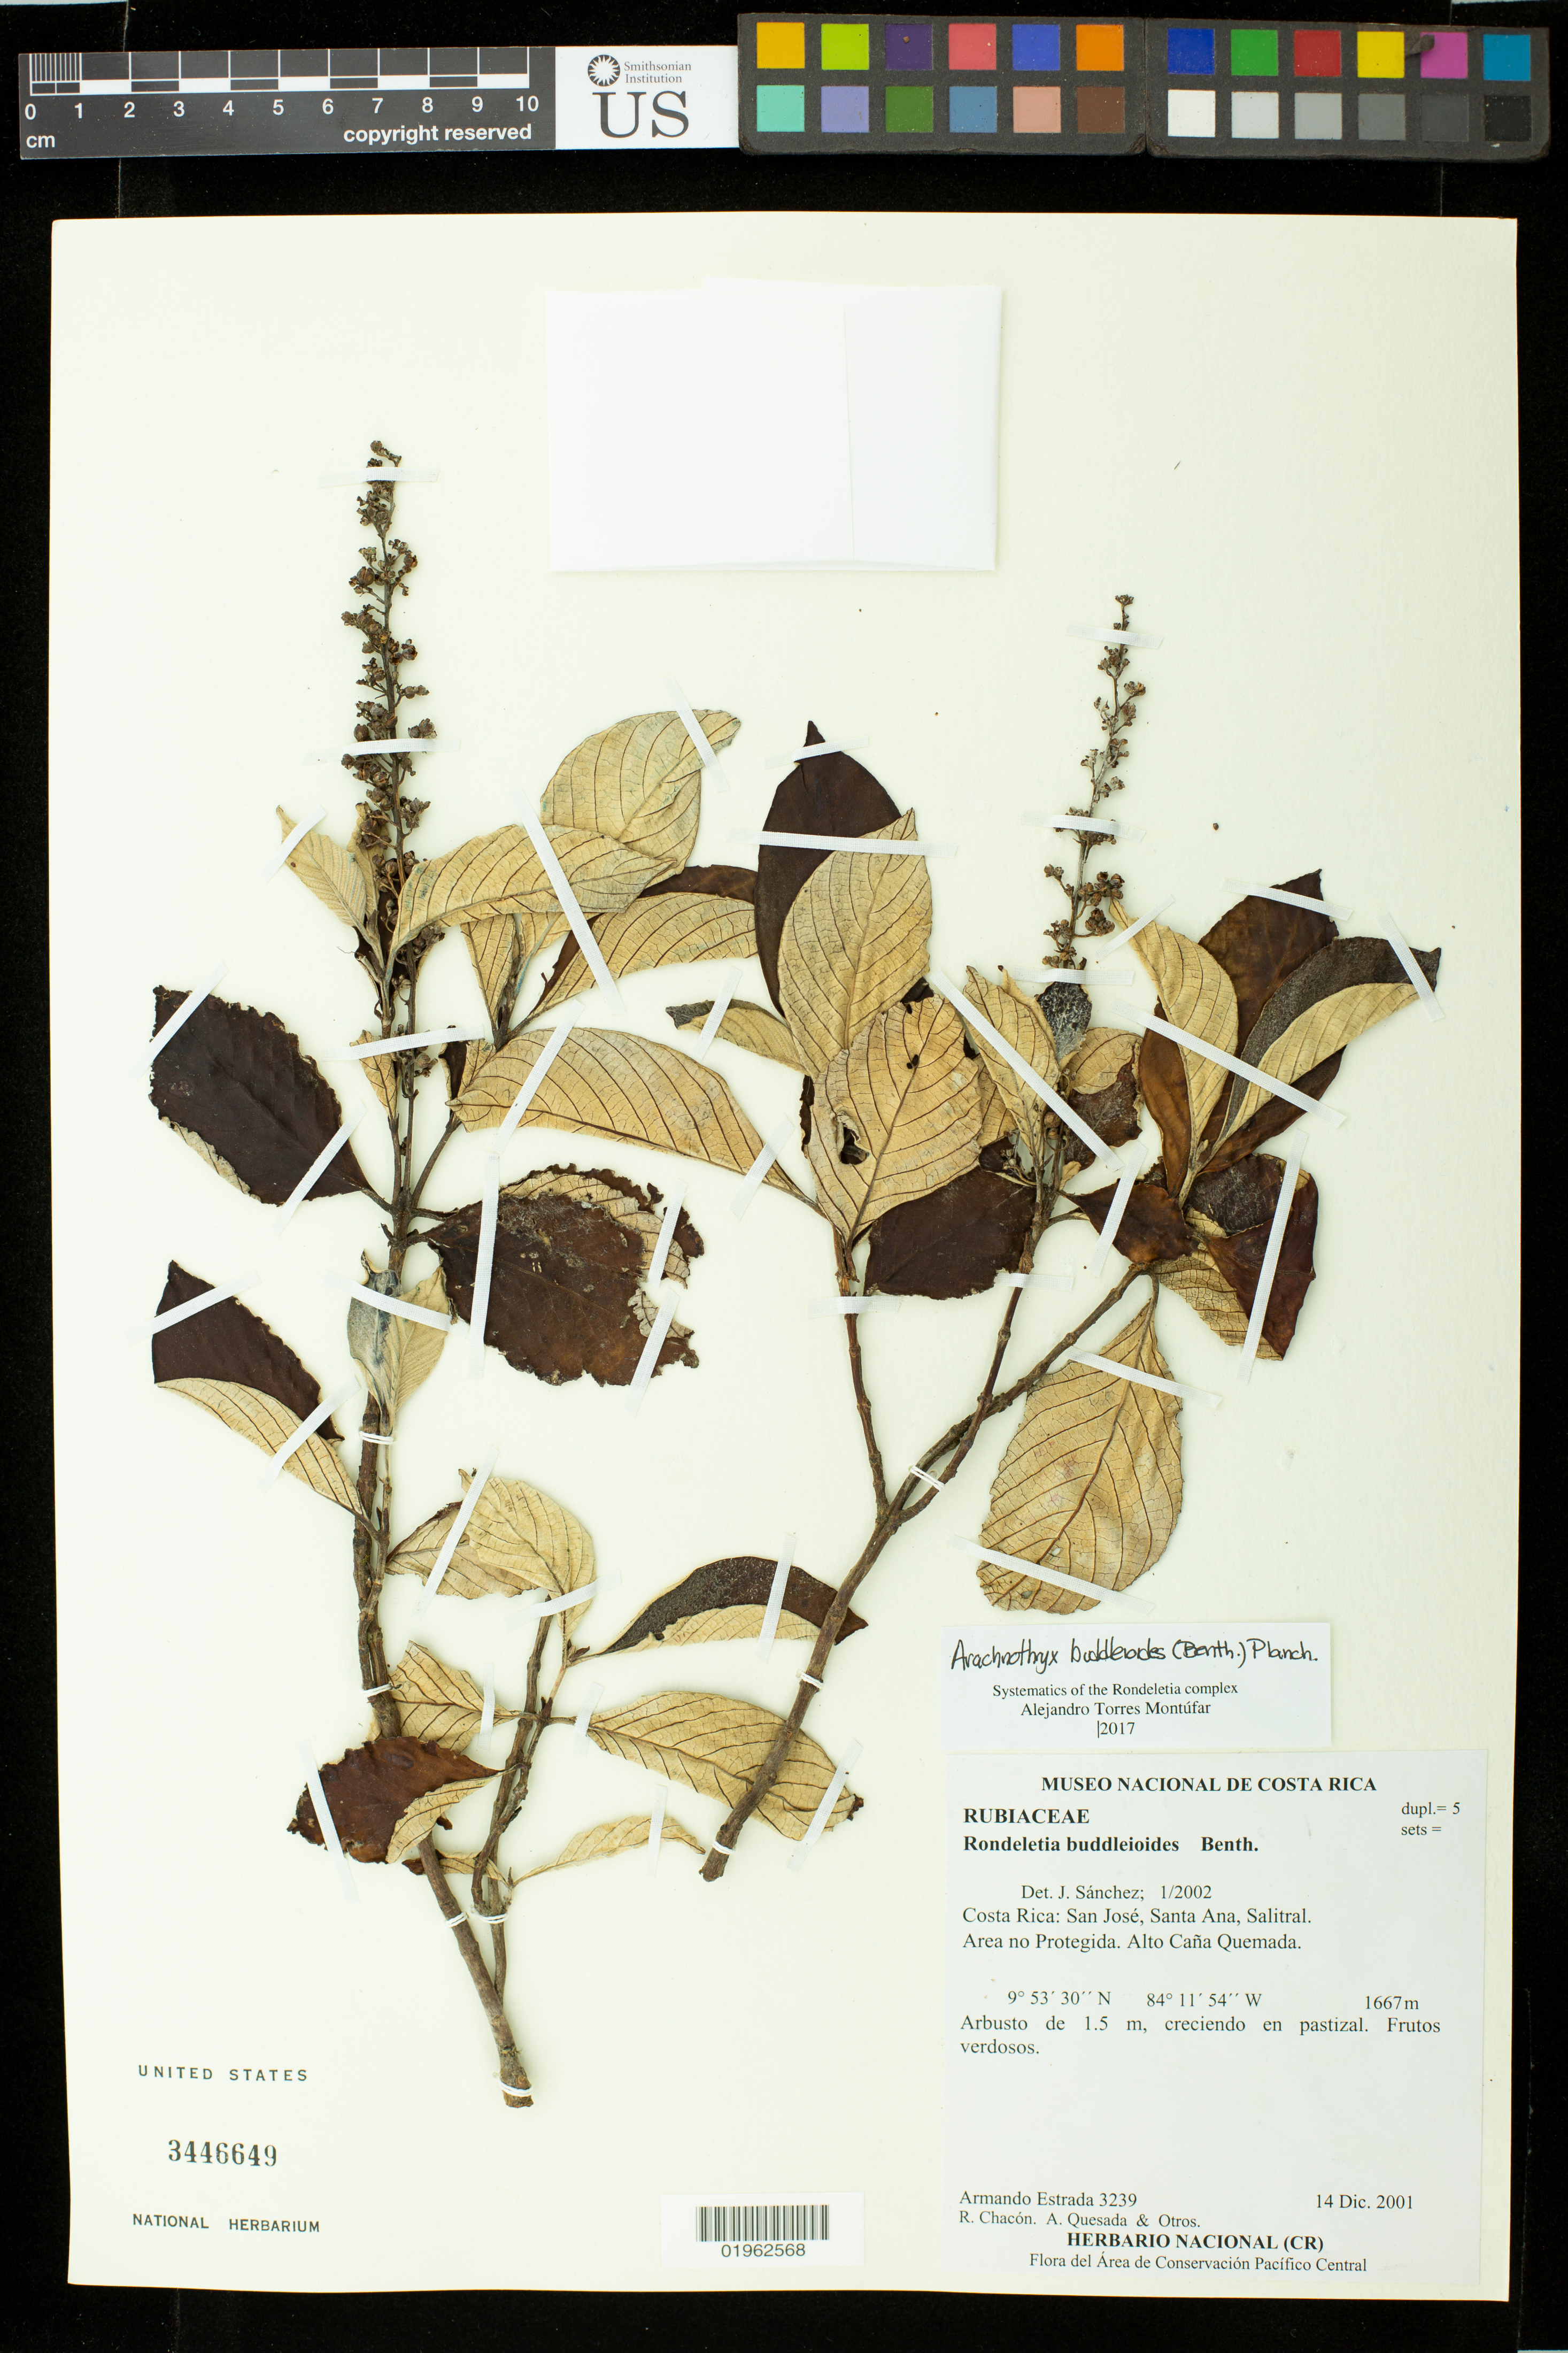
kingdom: Plantae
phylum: Tracheophyta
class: Magnoliopsida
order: Gentianales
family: Rubiaceae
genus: Arachnothryx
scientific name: Arachnothryx buddleioides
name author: (Benth.) Planch.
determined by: Torres Montufar, J. A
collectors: A. Estrada, R. Chacón, A. Quesada & et al.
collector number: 3239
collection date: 2001-12-14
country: Costa Rica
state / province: San José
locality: Santa Ana, Salitral. Area no Protegida. Alto Caña Quemada.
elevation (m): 1667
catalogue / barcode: US 3446649